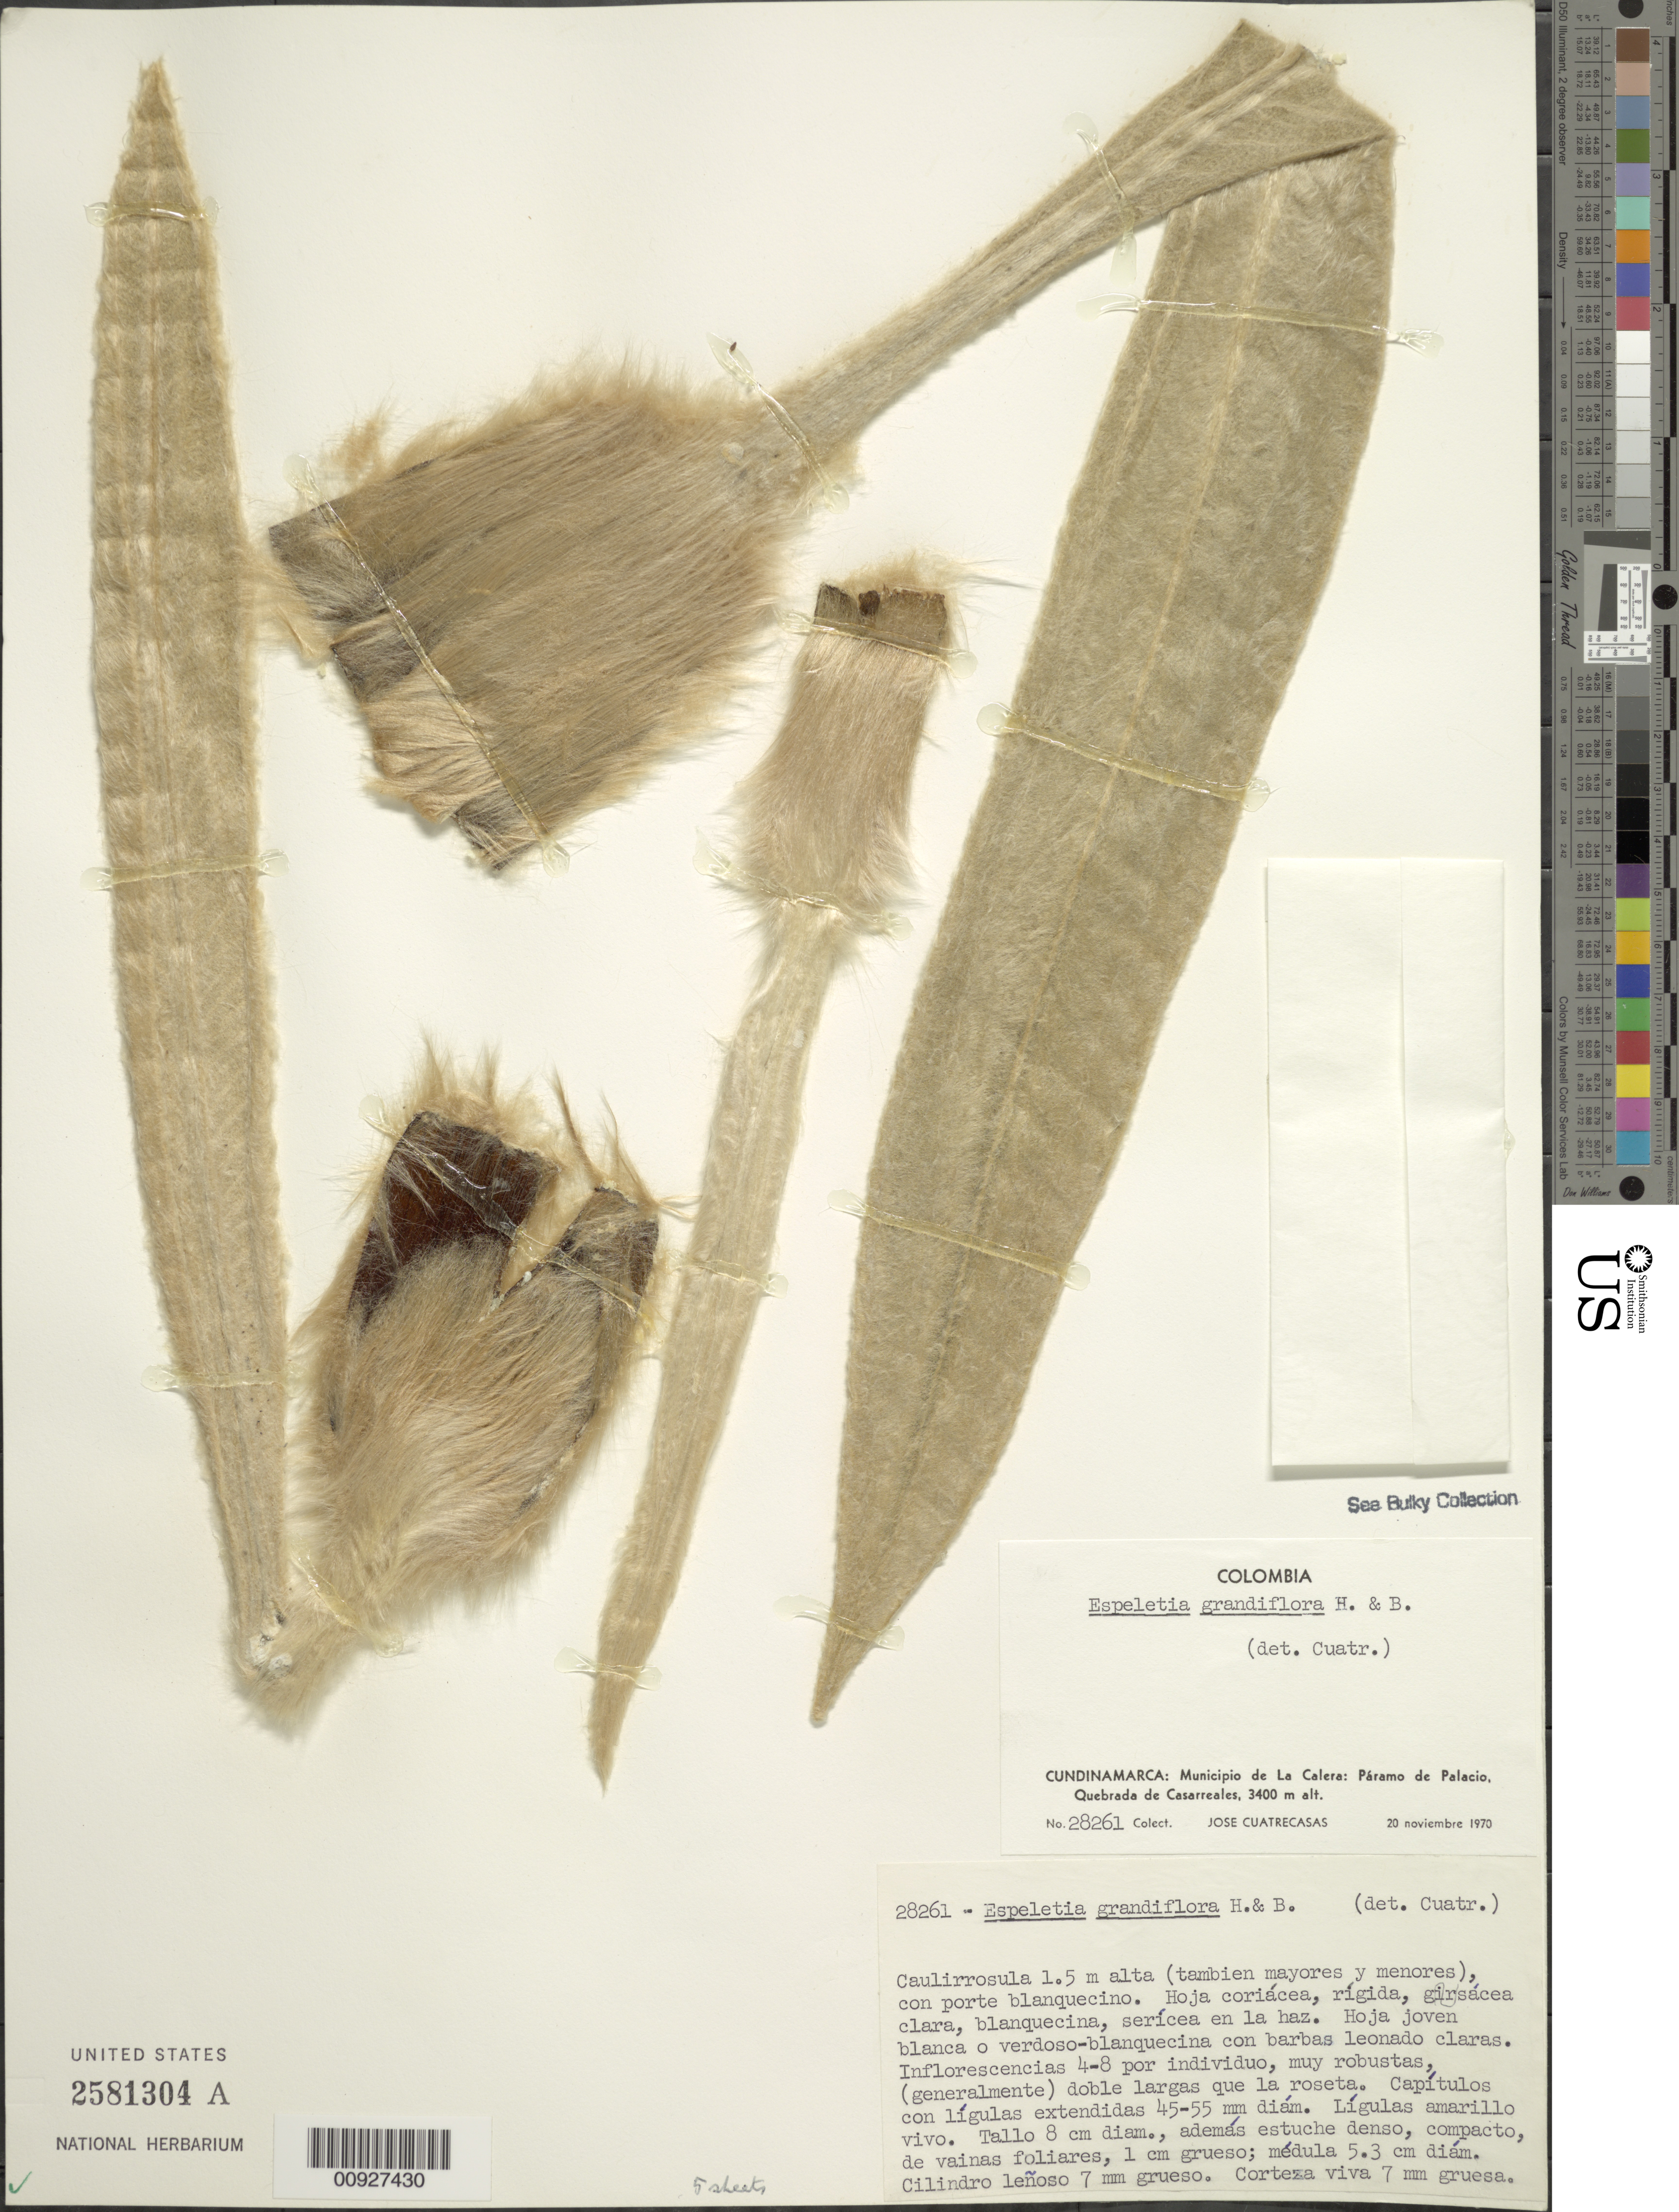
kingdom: Plantae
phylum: Tracheophyta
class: Magnoliopsida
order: Asterales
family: Asteraceae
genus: Espeletia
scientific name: Espeletia grandiflora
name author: Humb. & Bonpl.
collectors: J. Cuatrecasas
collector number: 28261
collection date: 1970-11-20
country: Colombia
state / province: Cundinamarca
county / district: M. de La Calera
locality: Paramo de Palacio. Quebrada de Casarreales.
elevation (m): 3400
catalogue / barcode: US 2581304A